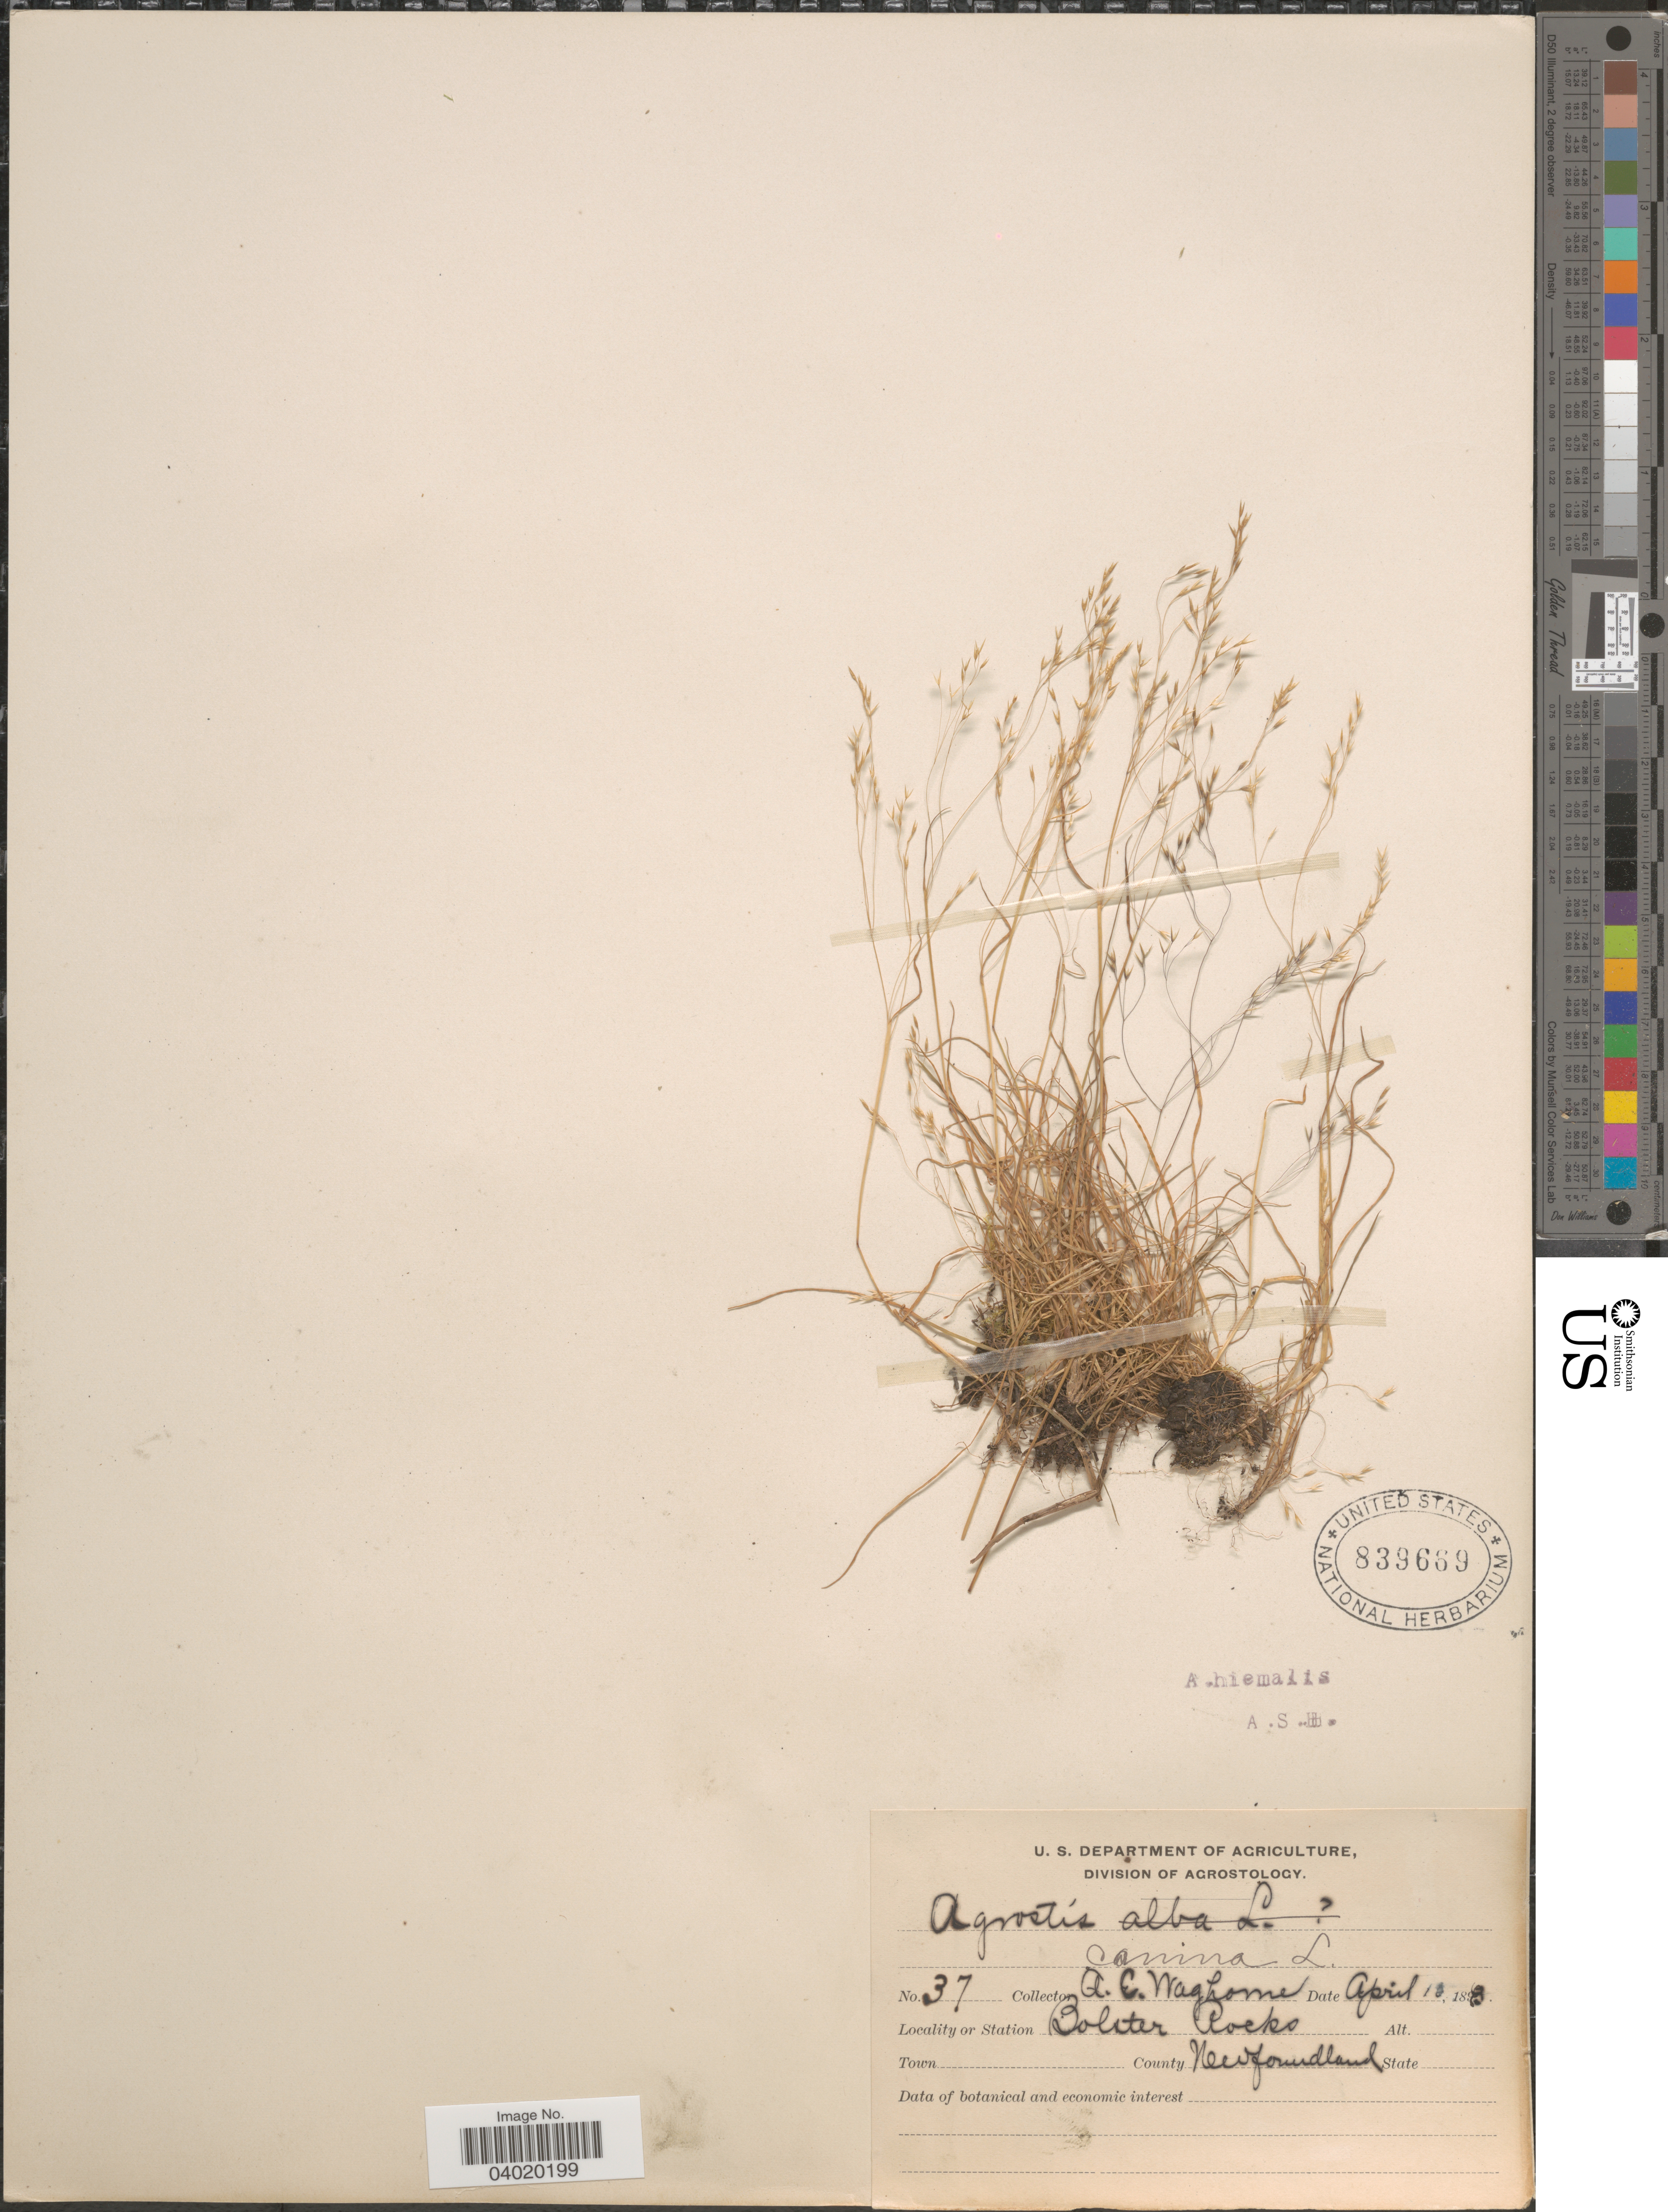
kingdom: Plantae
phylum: Tracheophyta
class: Liliopsida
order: Poales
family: Poaceae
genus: Agrostis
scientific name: Agrostis hyemalis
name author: (Walter) Britton et al.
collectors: A. Waghorne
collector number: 37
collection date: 1893-04-10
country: Canada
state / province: Newfoundland and Labrador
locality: Bolster Rocks.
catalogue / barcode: US 839669